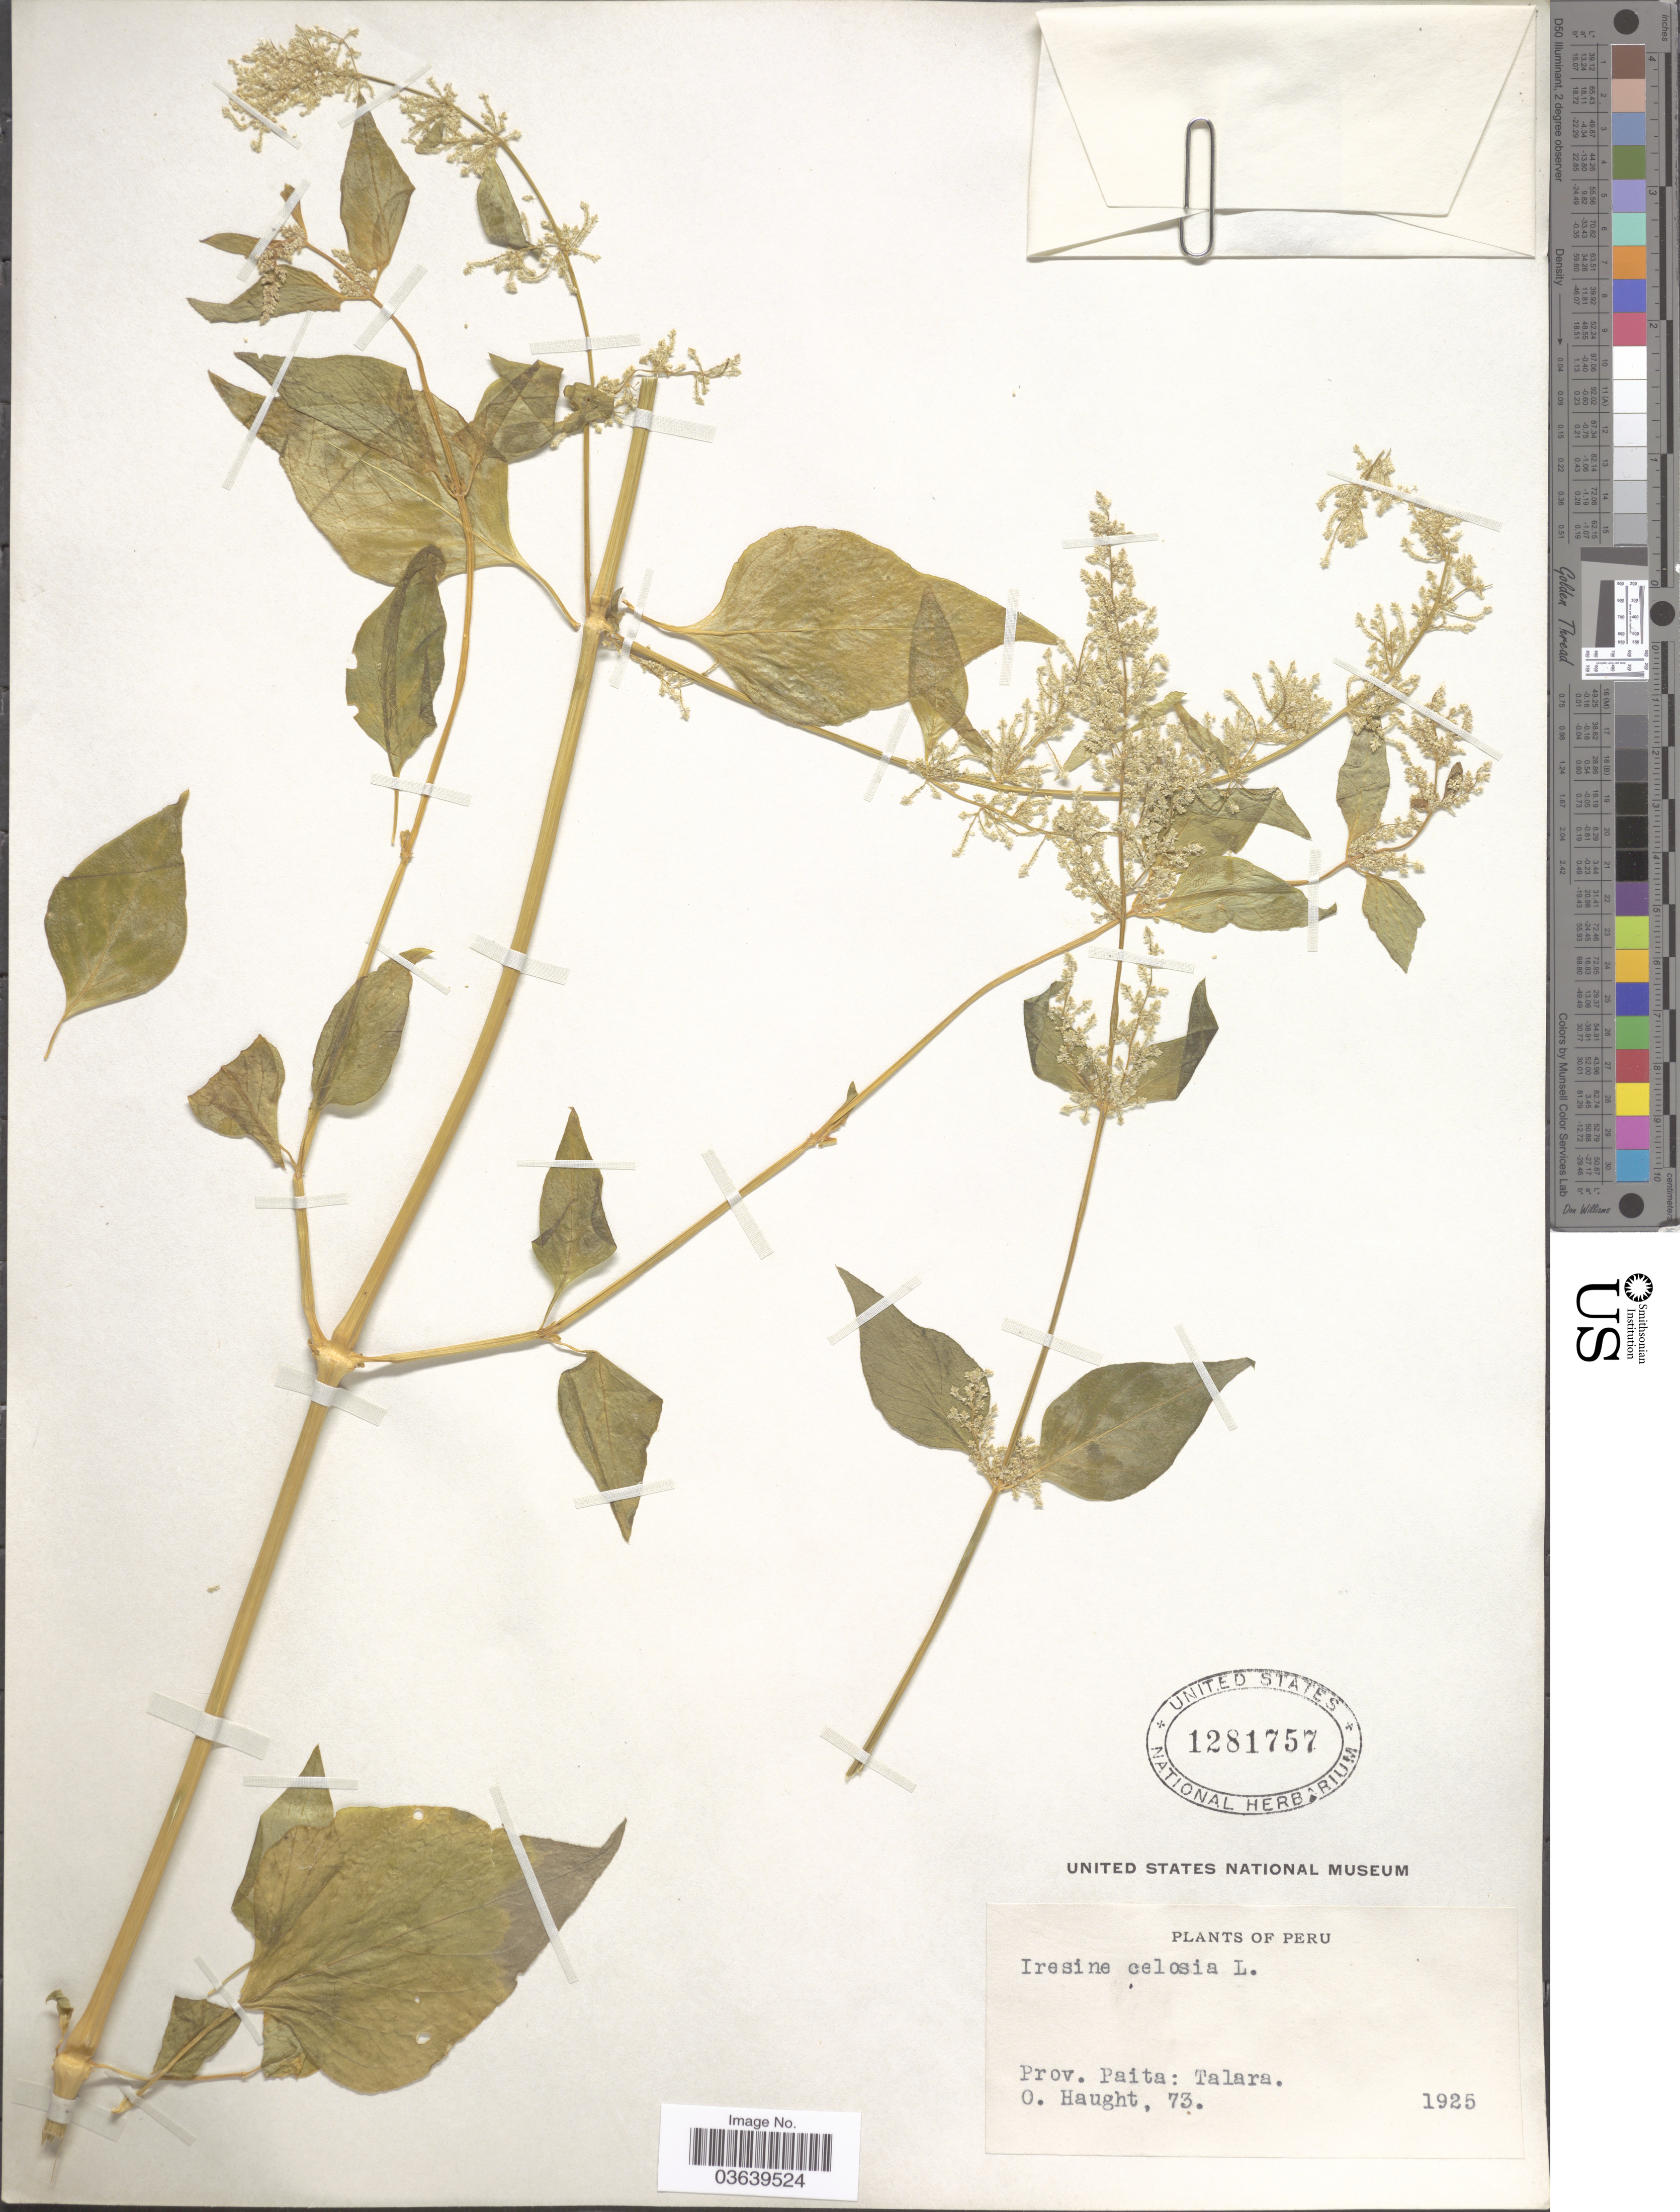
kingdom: Plantae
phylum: Tracheophyta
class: Magnoliopsida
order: Caryophyllales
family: Amaranthaceae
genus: Iresine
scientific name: Iresine celosia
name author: L.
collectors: O. Haught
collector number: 73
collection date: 1925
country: Peru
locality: Prov. Paita: Talara.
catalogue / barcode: US 1281757